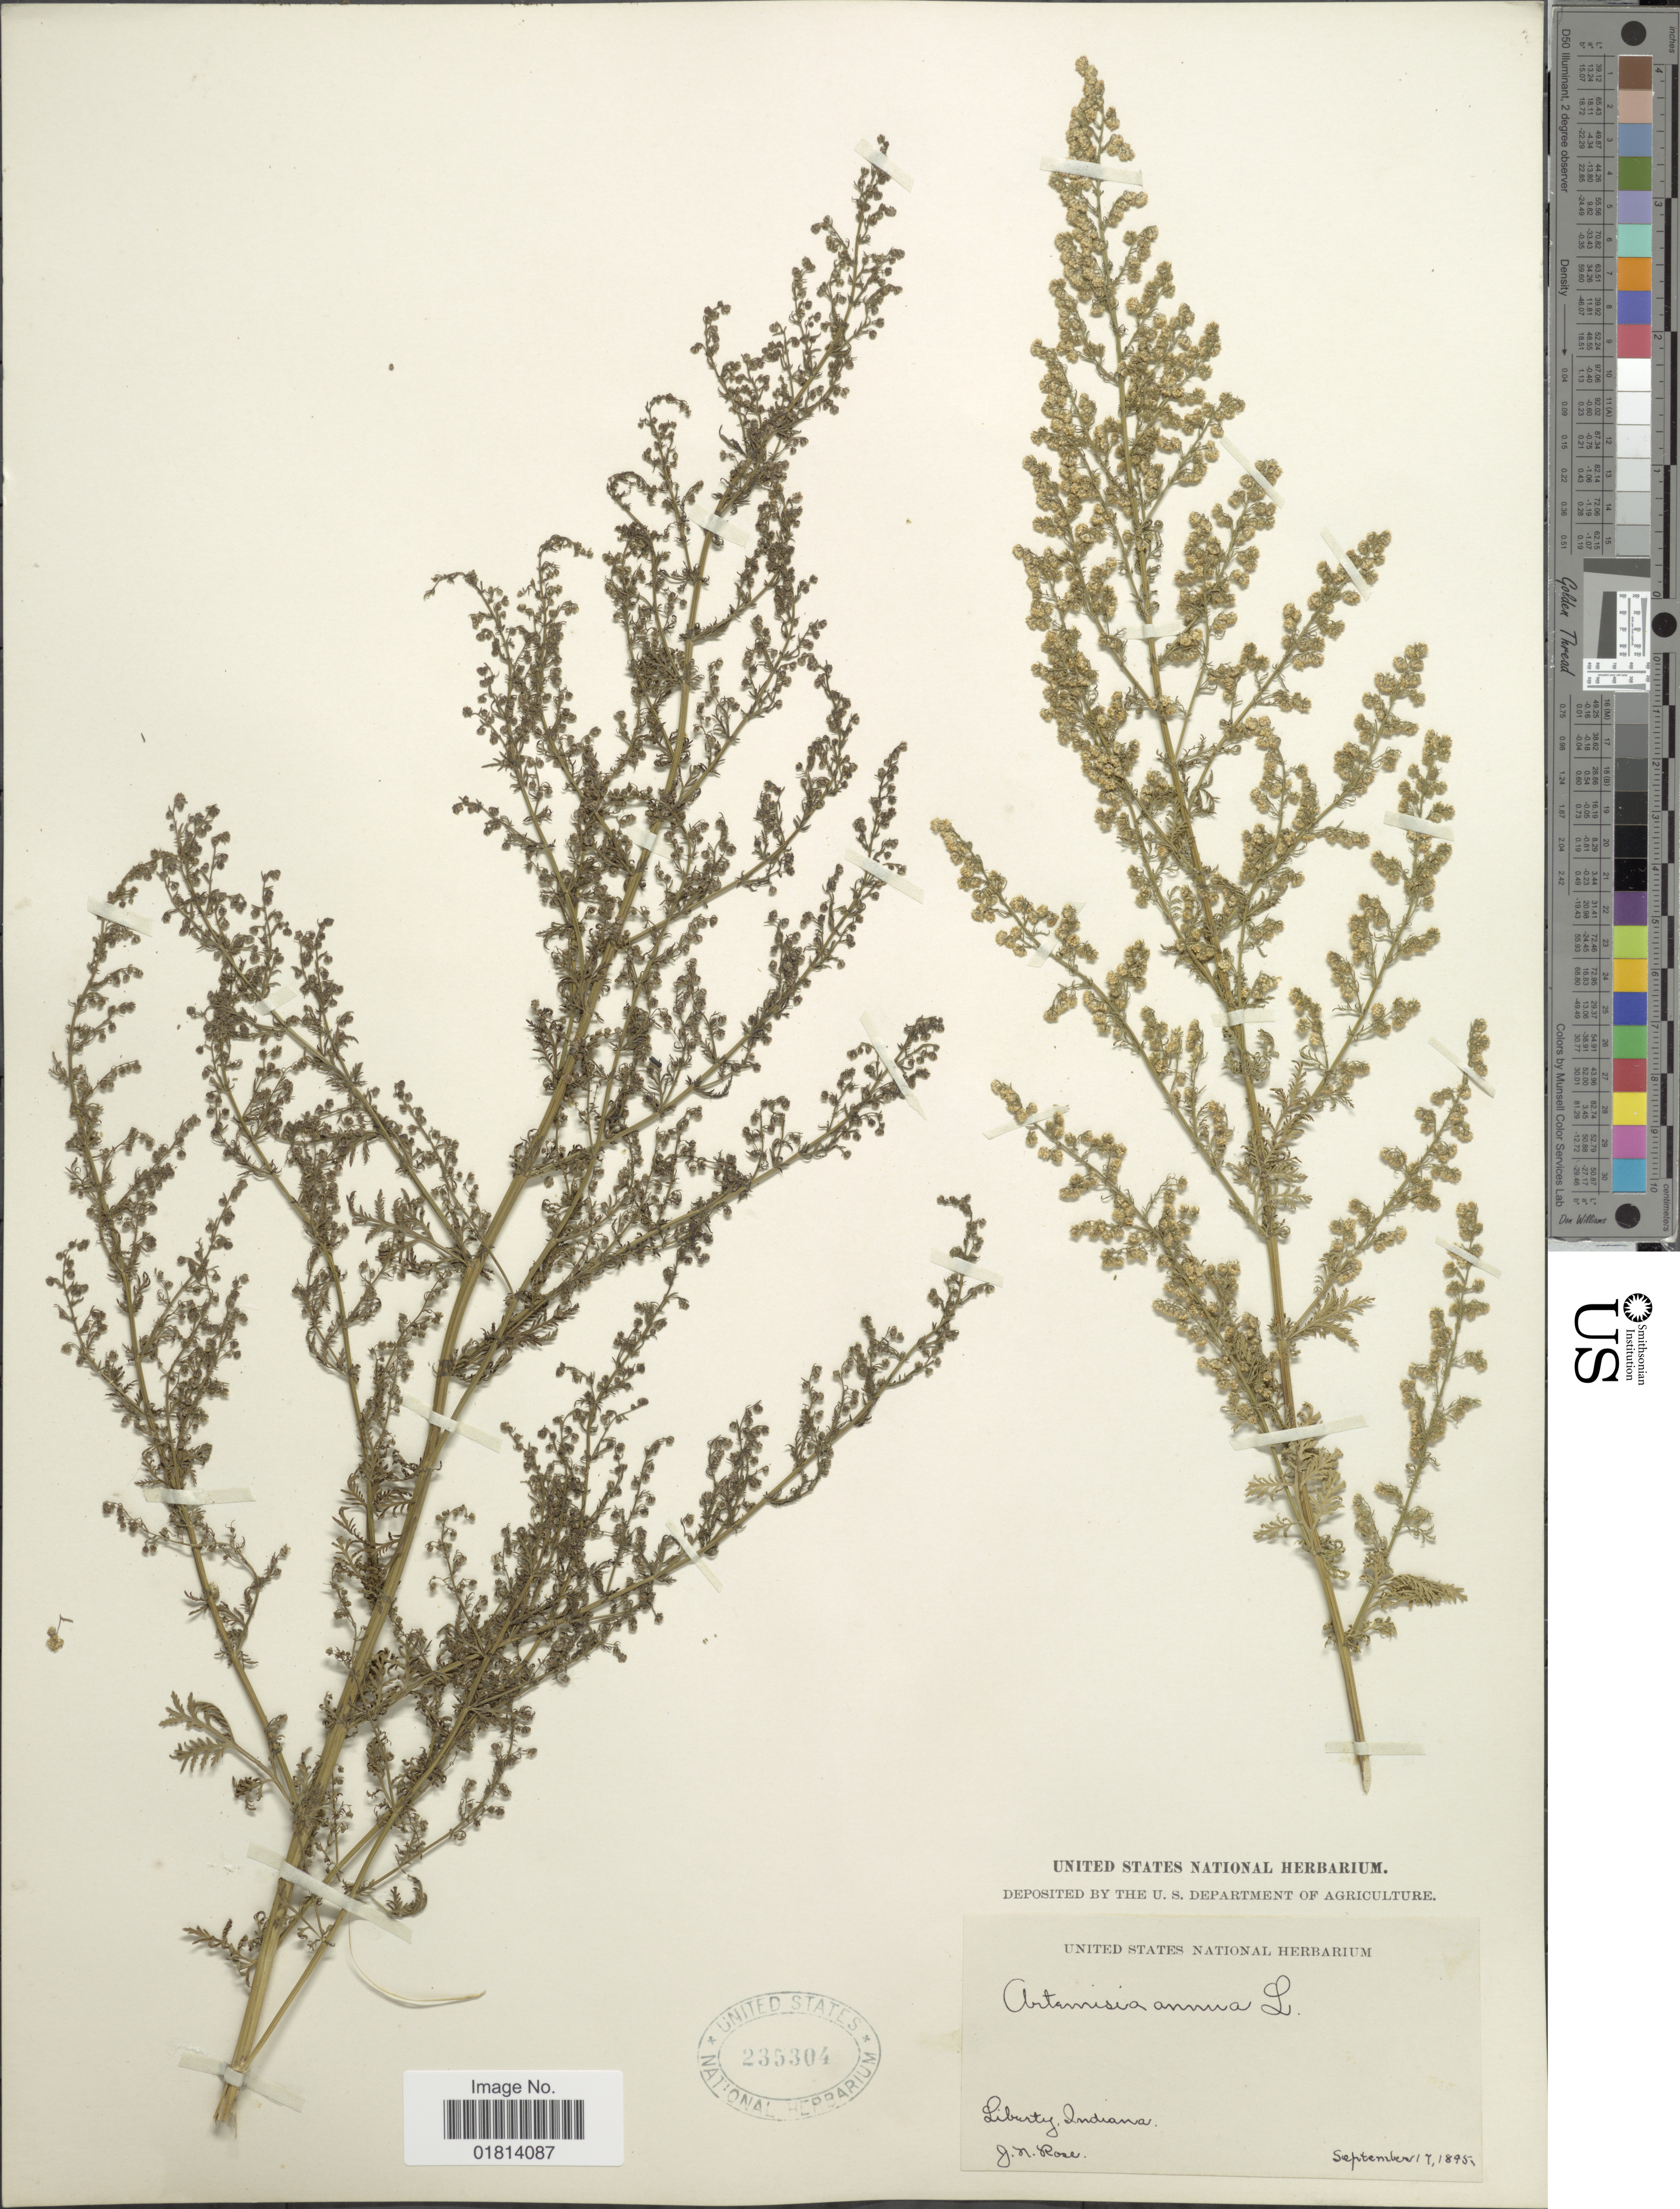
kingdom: Plantae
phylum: Tracheophyta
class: Magnoliopsida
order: Asterales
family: Asteraceae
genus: Artemisia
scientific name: Artemisia annua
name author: L.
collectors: J. N. Rose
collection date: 1895-09-17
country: United States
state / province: Indiana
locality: Liberty, Indiana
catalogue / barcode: US 235304